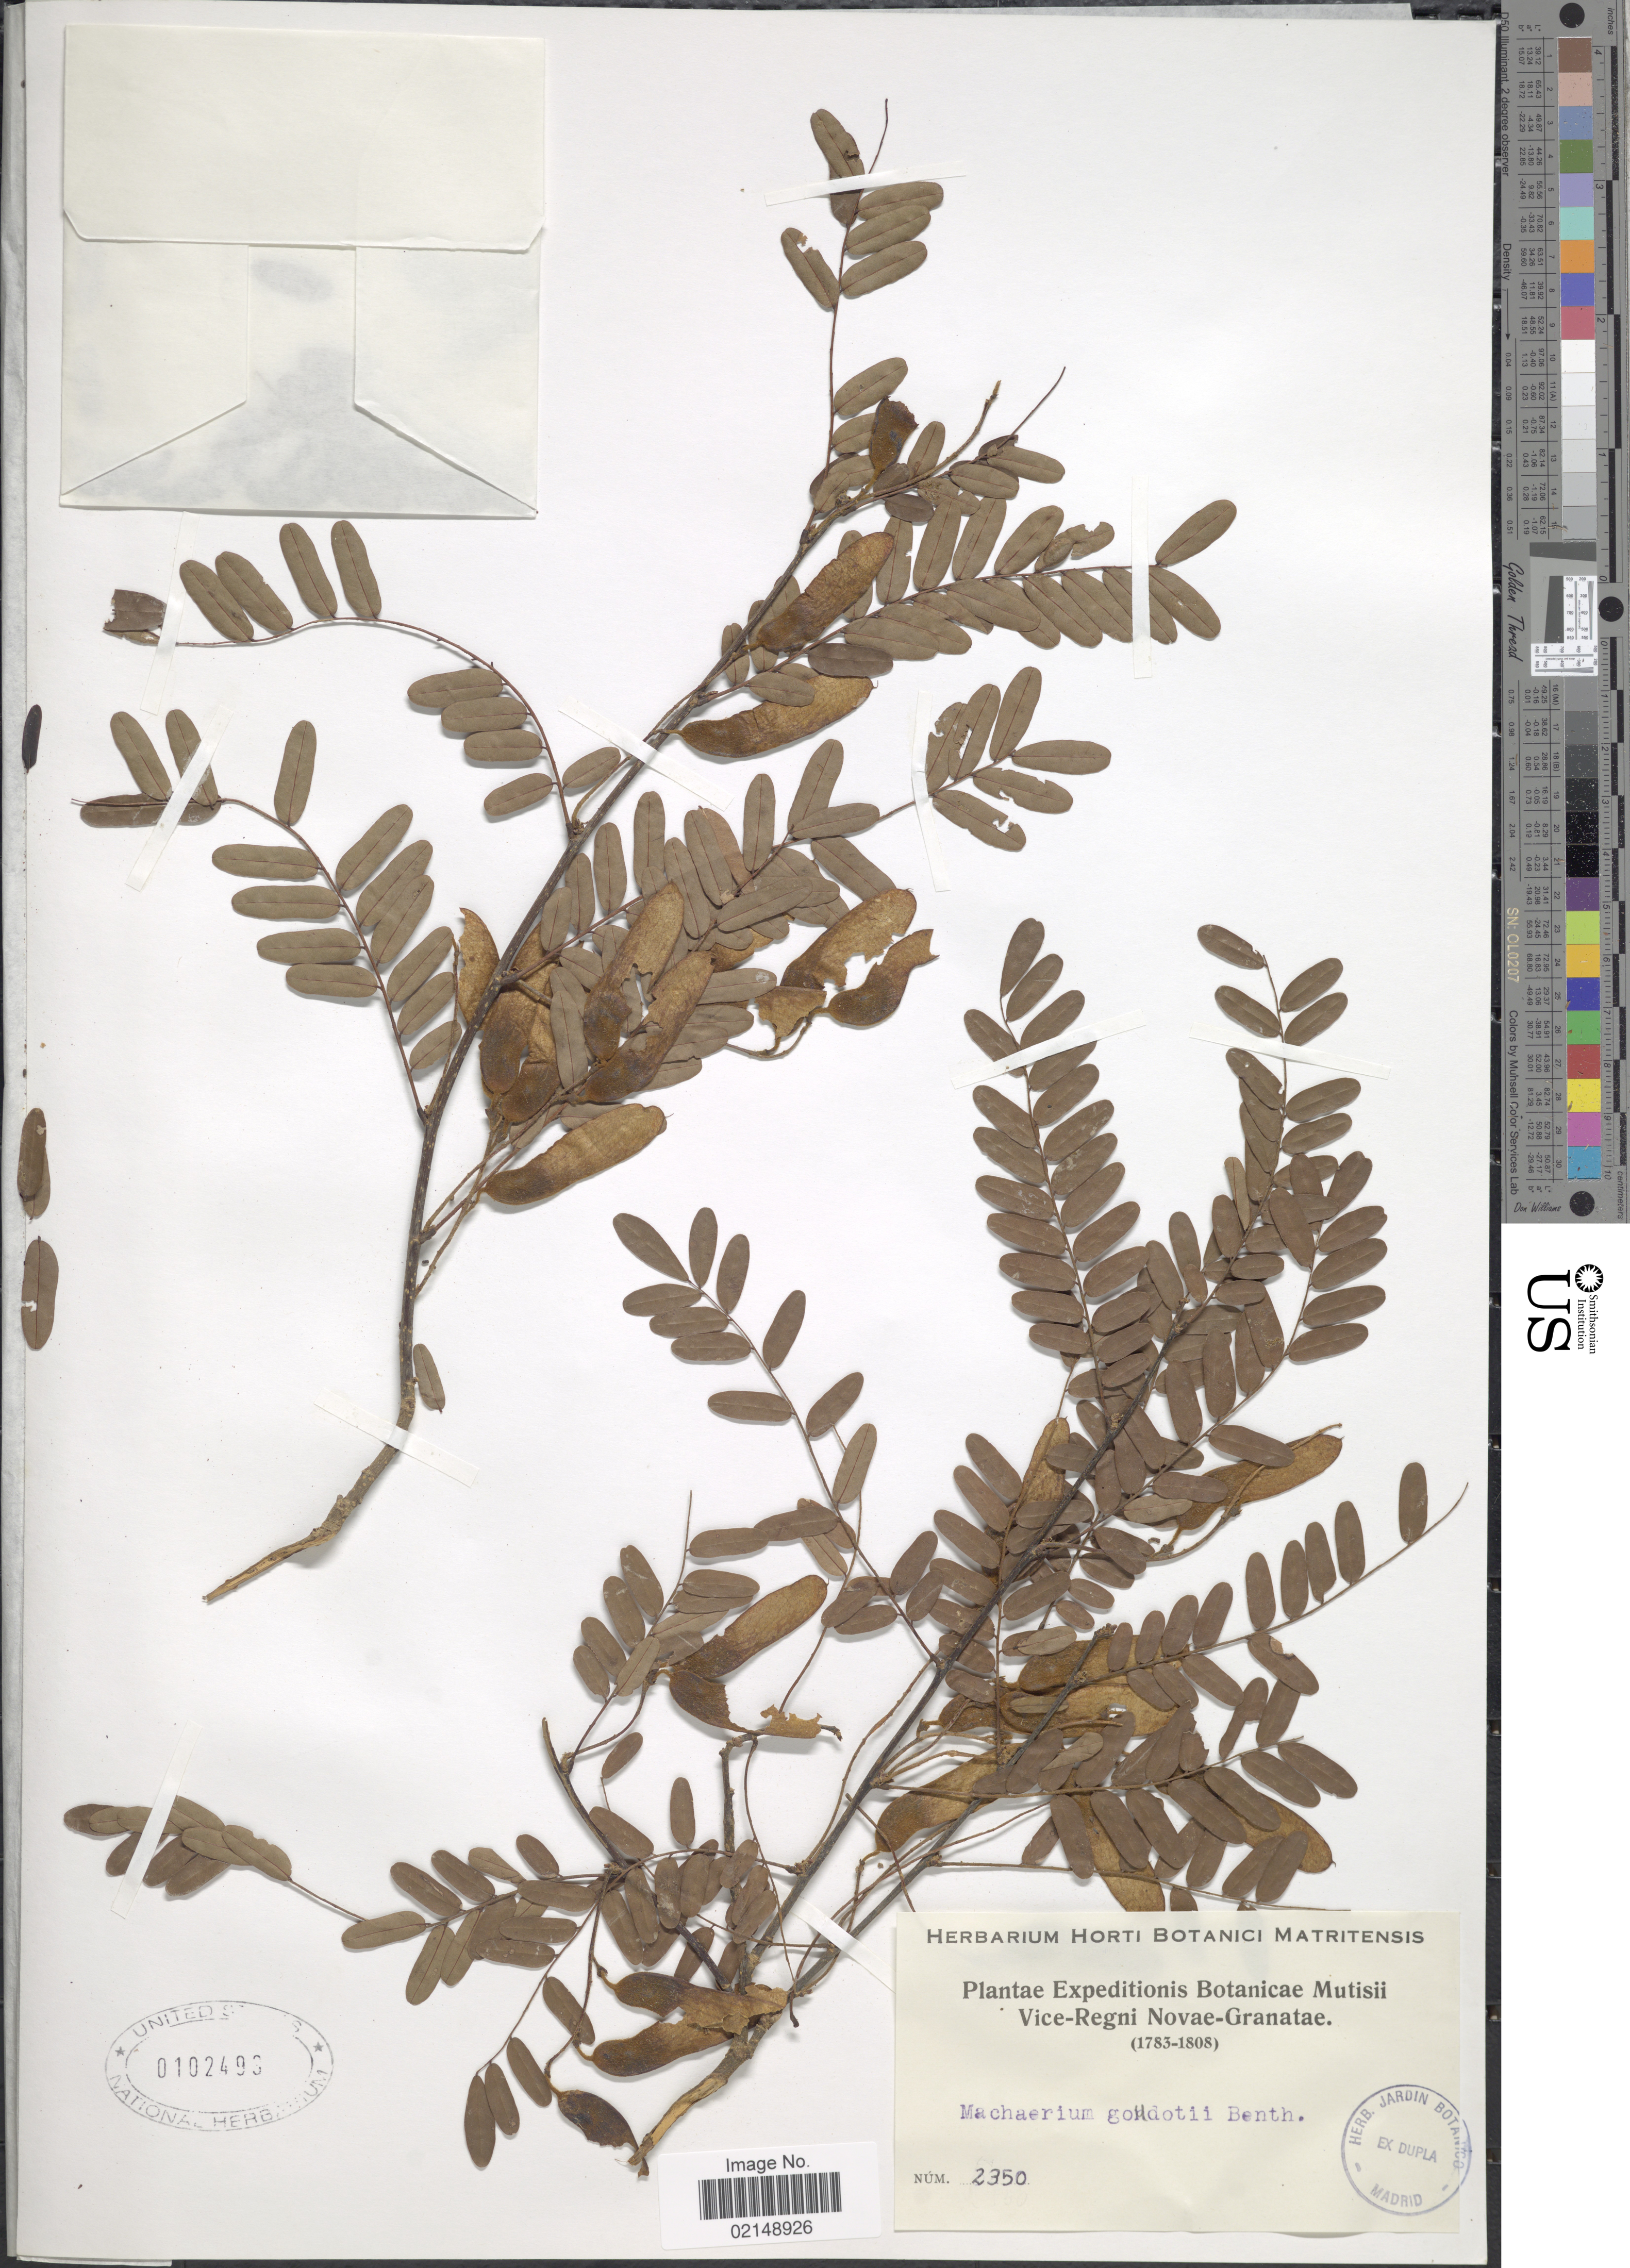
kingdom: Plantae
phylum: Tracheophyta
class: Magnoliopsida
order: Fabales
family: Fabaceae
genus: Machaerium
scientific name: Machaerium goudotii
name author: Benth.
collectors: Herbarium Horti Botanici Matritensis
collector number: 2350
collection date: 1783/1808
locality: Vice-Regni Novae-Granatae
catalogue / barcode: US 102493